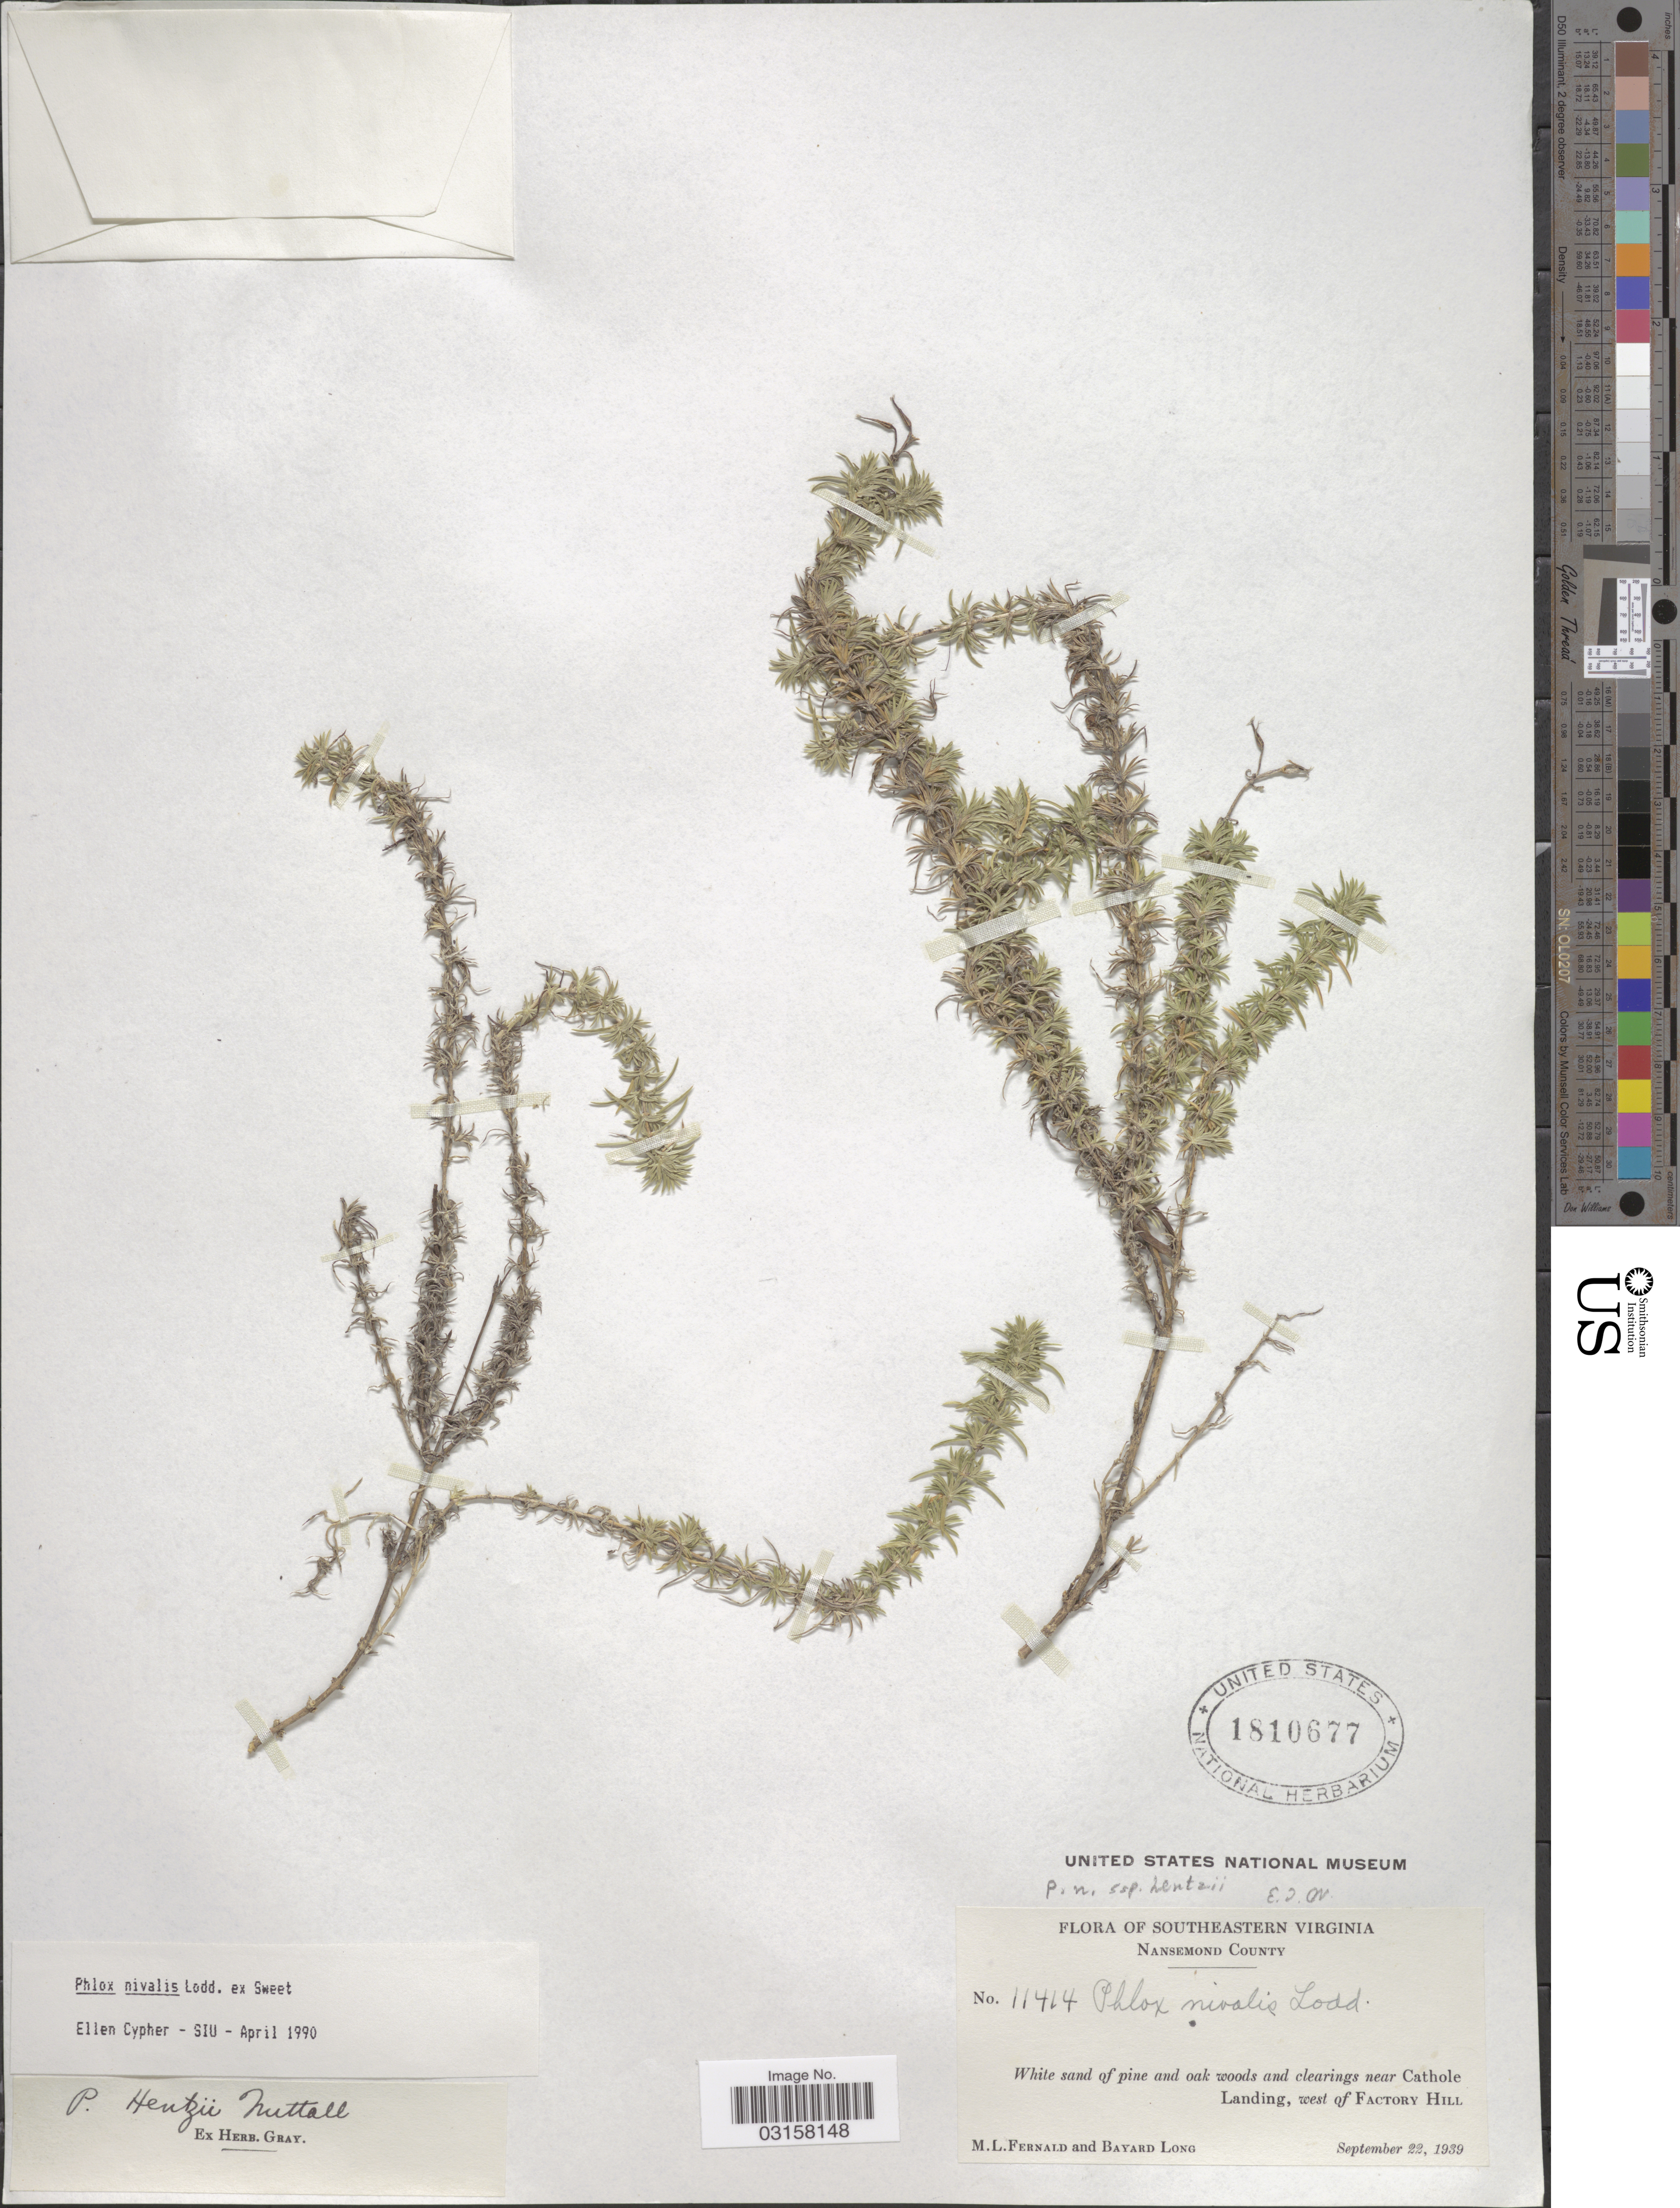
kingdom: Plantae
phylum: Tracheophyta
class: Magnoliopsida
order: Ericales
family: Polemoniaceae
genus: Phlox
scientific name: Phlox nivalis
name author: Lodd. ex Sweet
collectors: M. L. Fernald & B. Long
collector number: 11414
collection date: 1939-09-22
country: United States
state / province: Virginia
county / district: City of Suffolk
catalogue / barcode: US 1810677